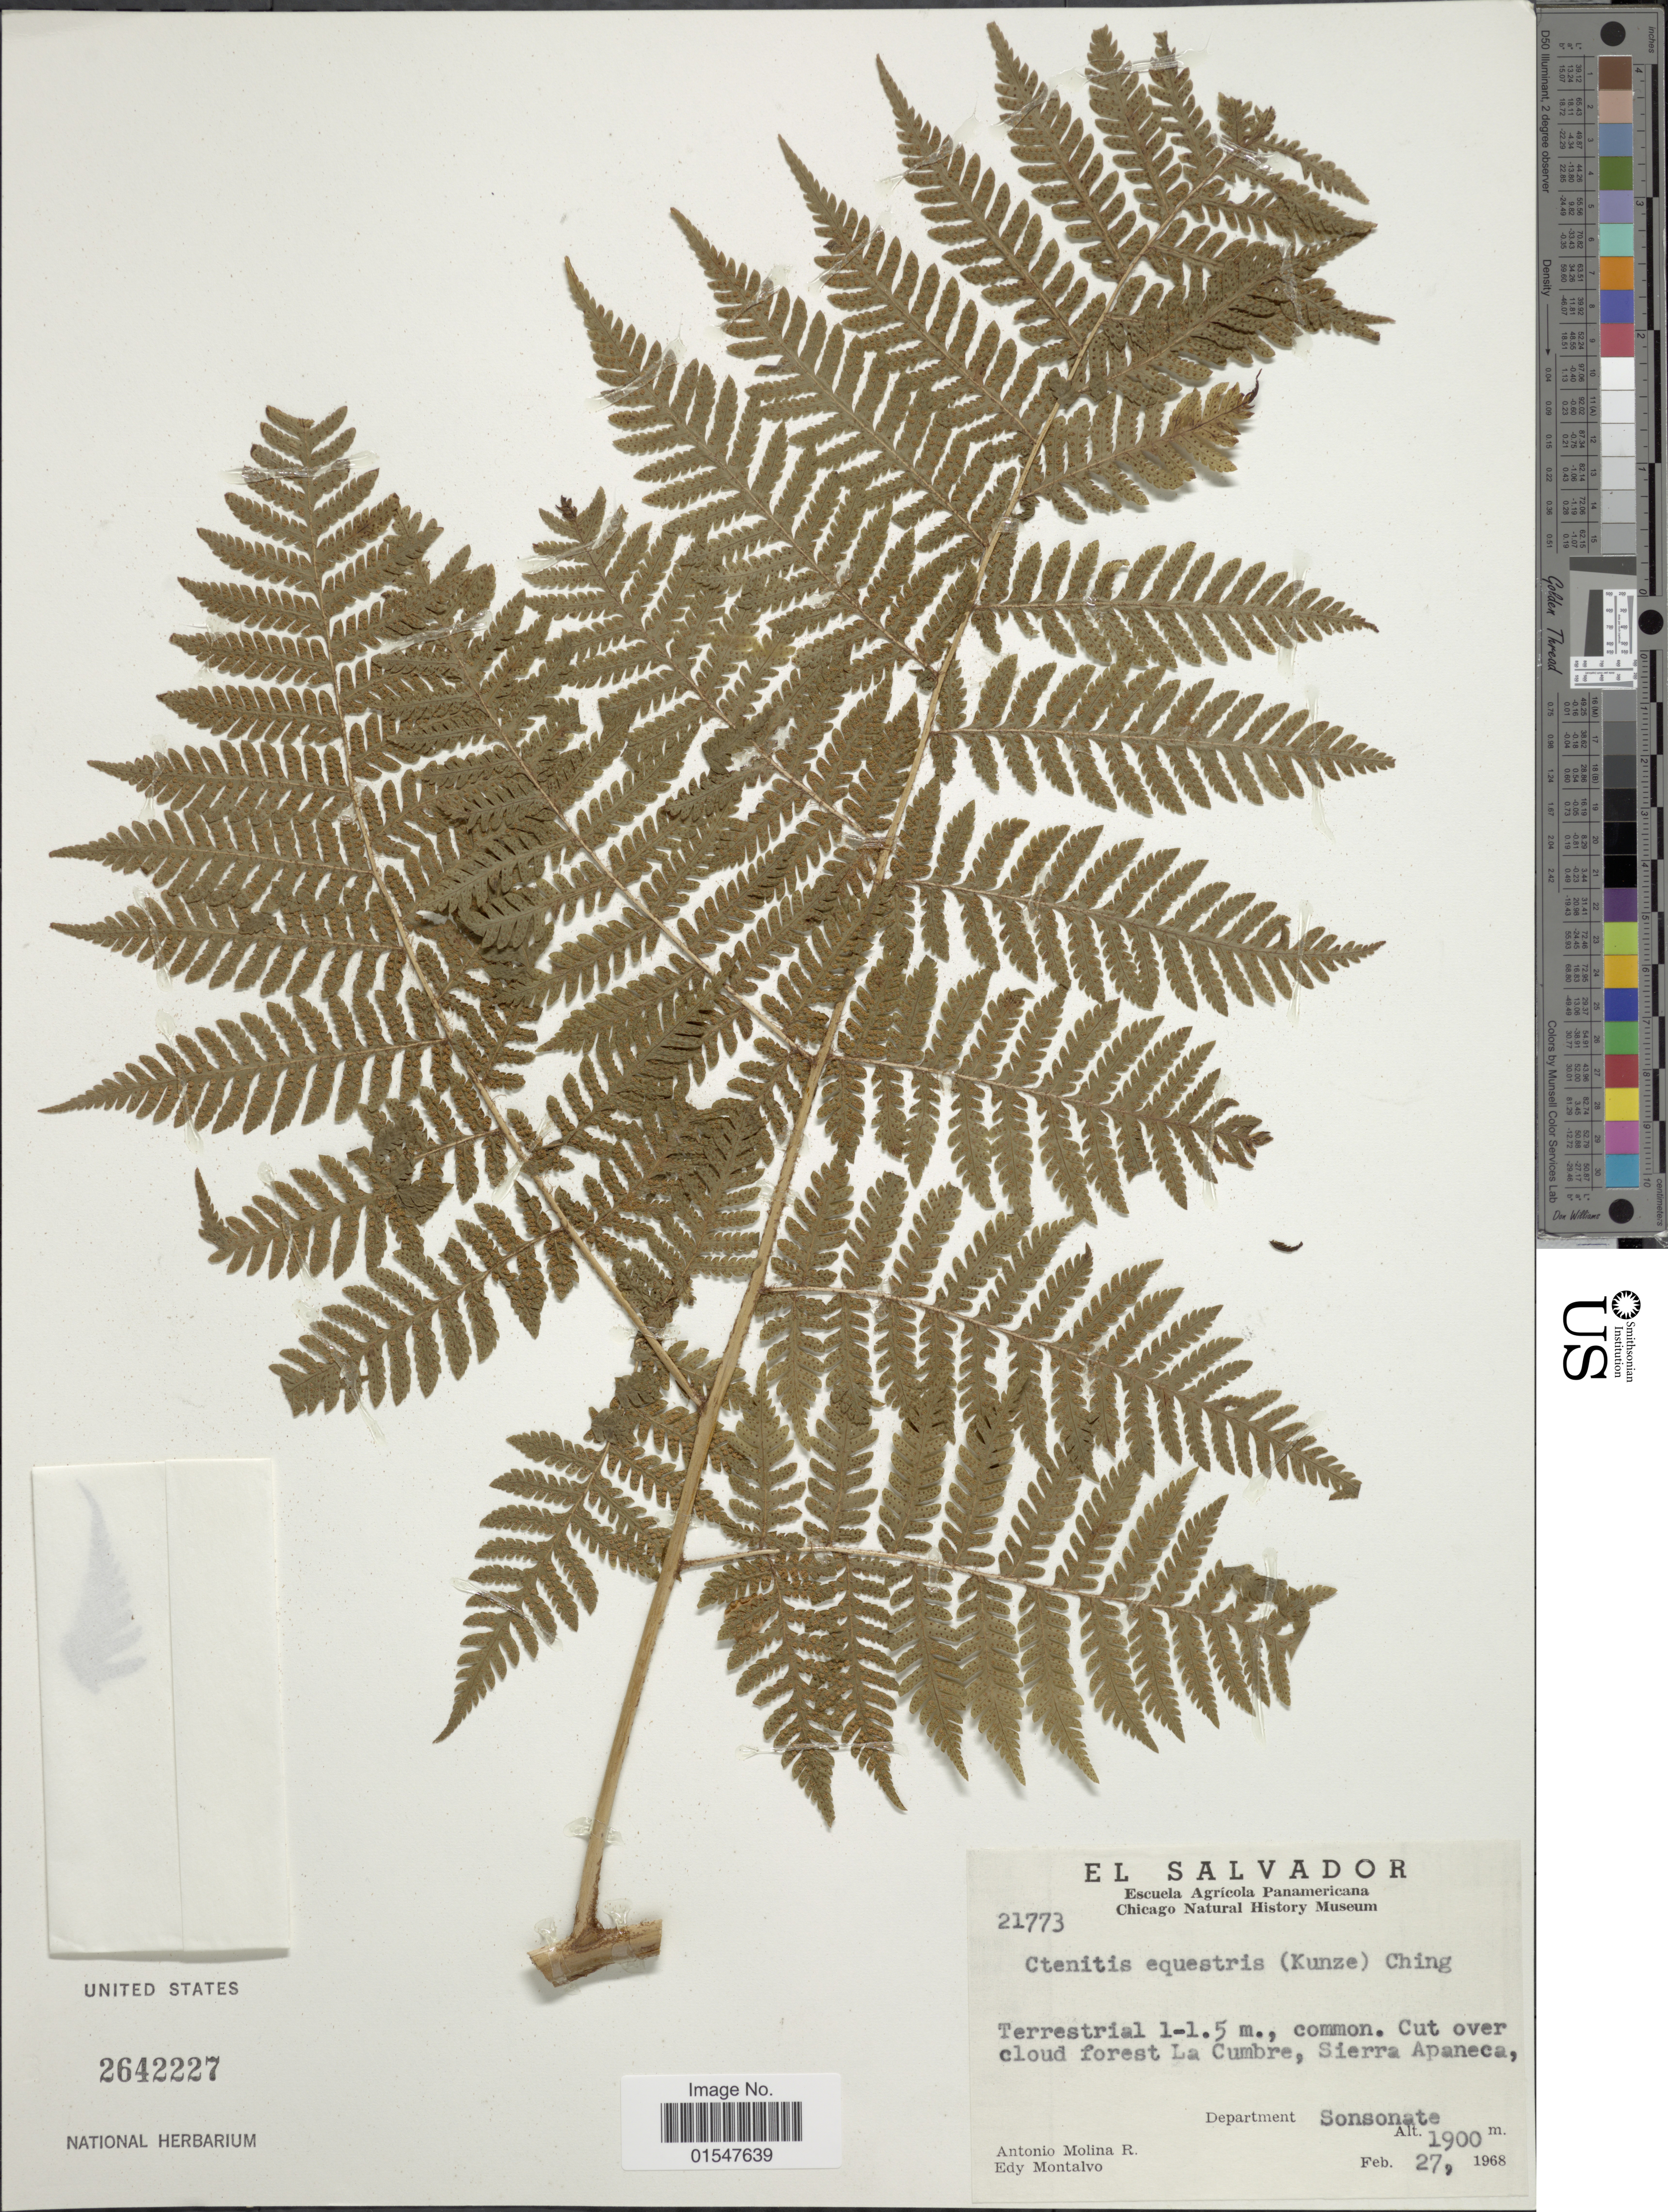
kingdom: Plantae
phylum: Tracheophyta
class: Polypodiopsida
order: Polypodiales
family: Dryopteridaceae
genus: Ctenitis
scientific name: Ctenitis equestris var. equestris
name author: (Kunze) Ching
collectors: A. R. Molina & E. A. Montalvo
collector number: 21773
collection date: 1968-02-27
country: El Salvador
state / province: Sonsonate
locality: Cut over cloud forest La Cumbre, Sierra Apaneca, Department Sonsonate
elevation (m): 1900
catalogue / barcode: US 2642227